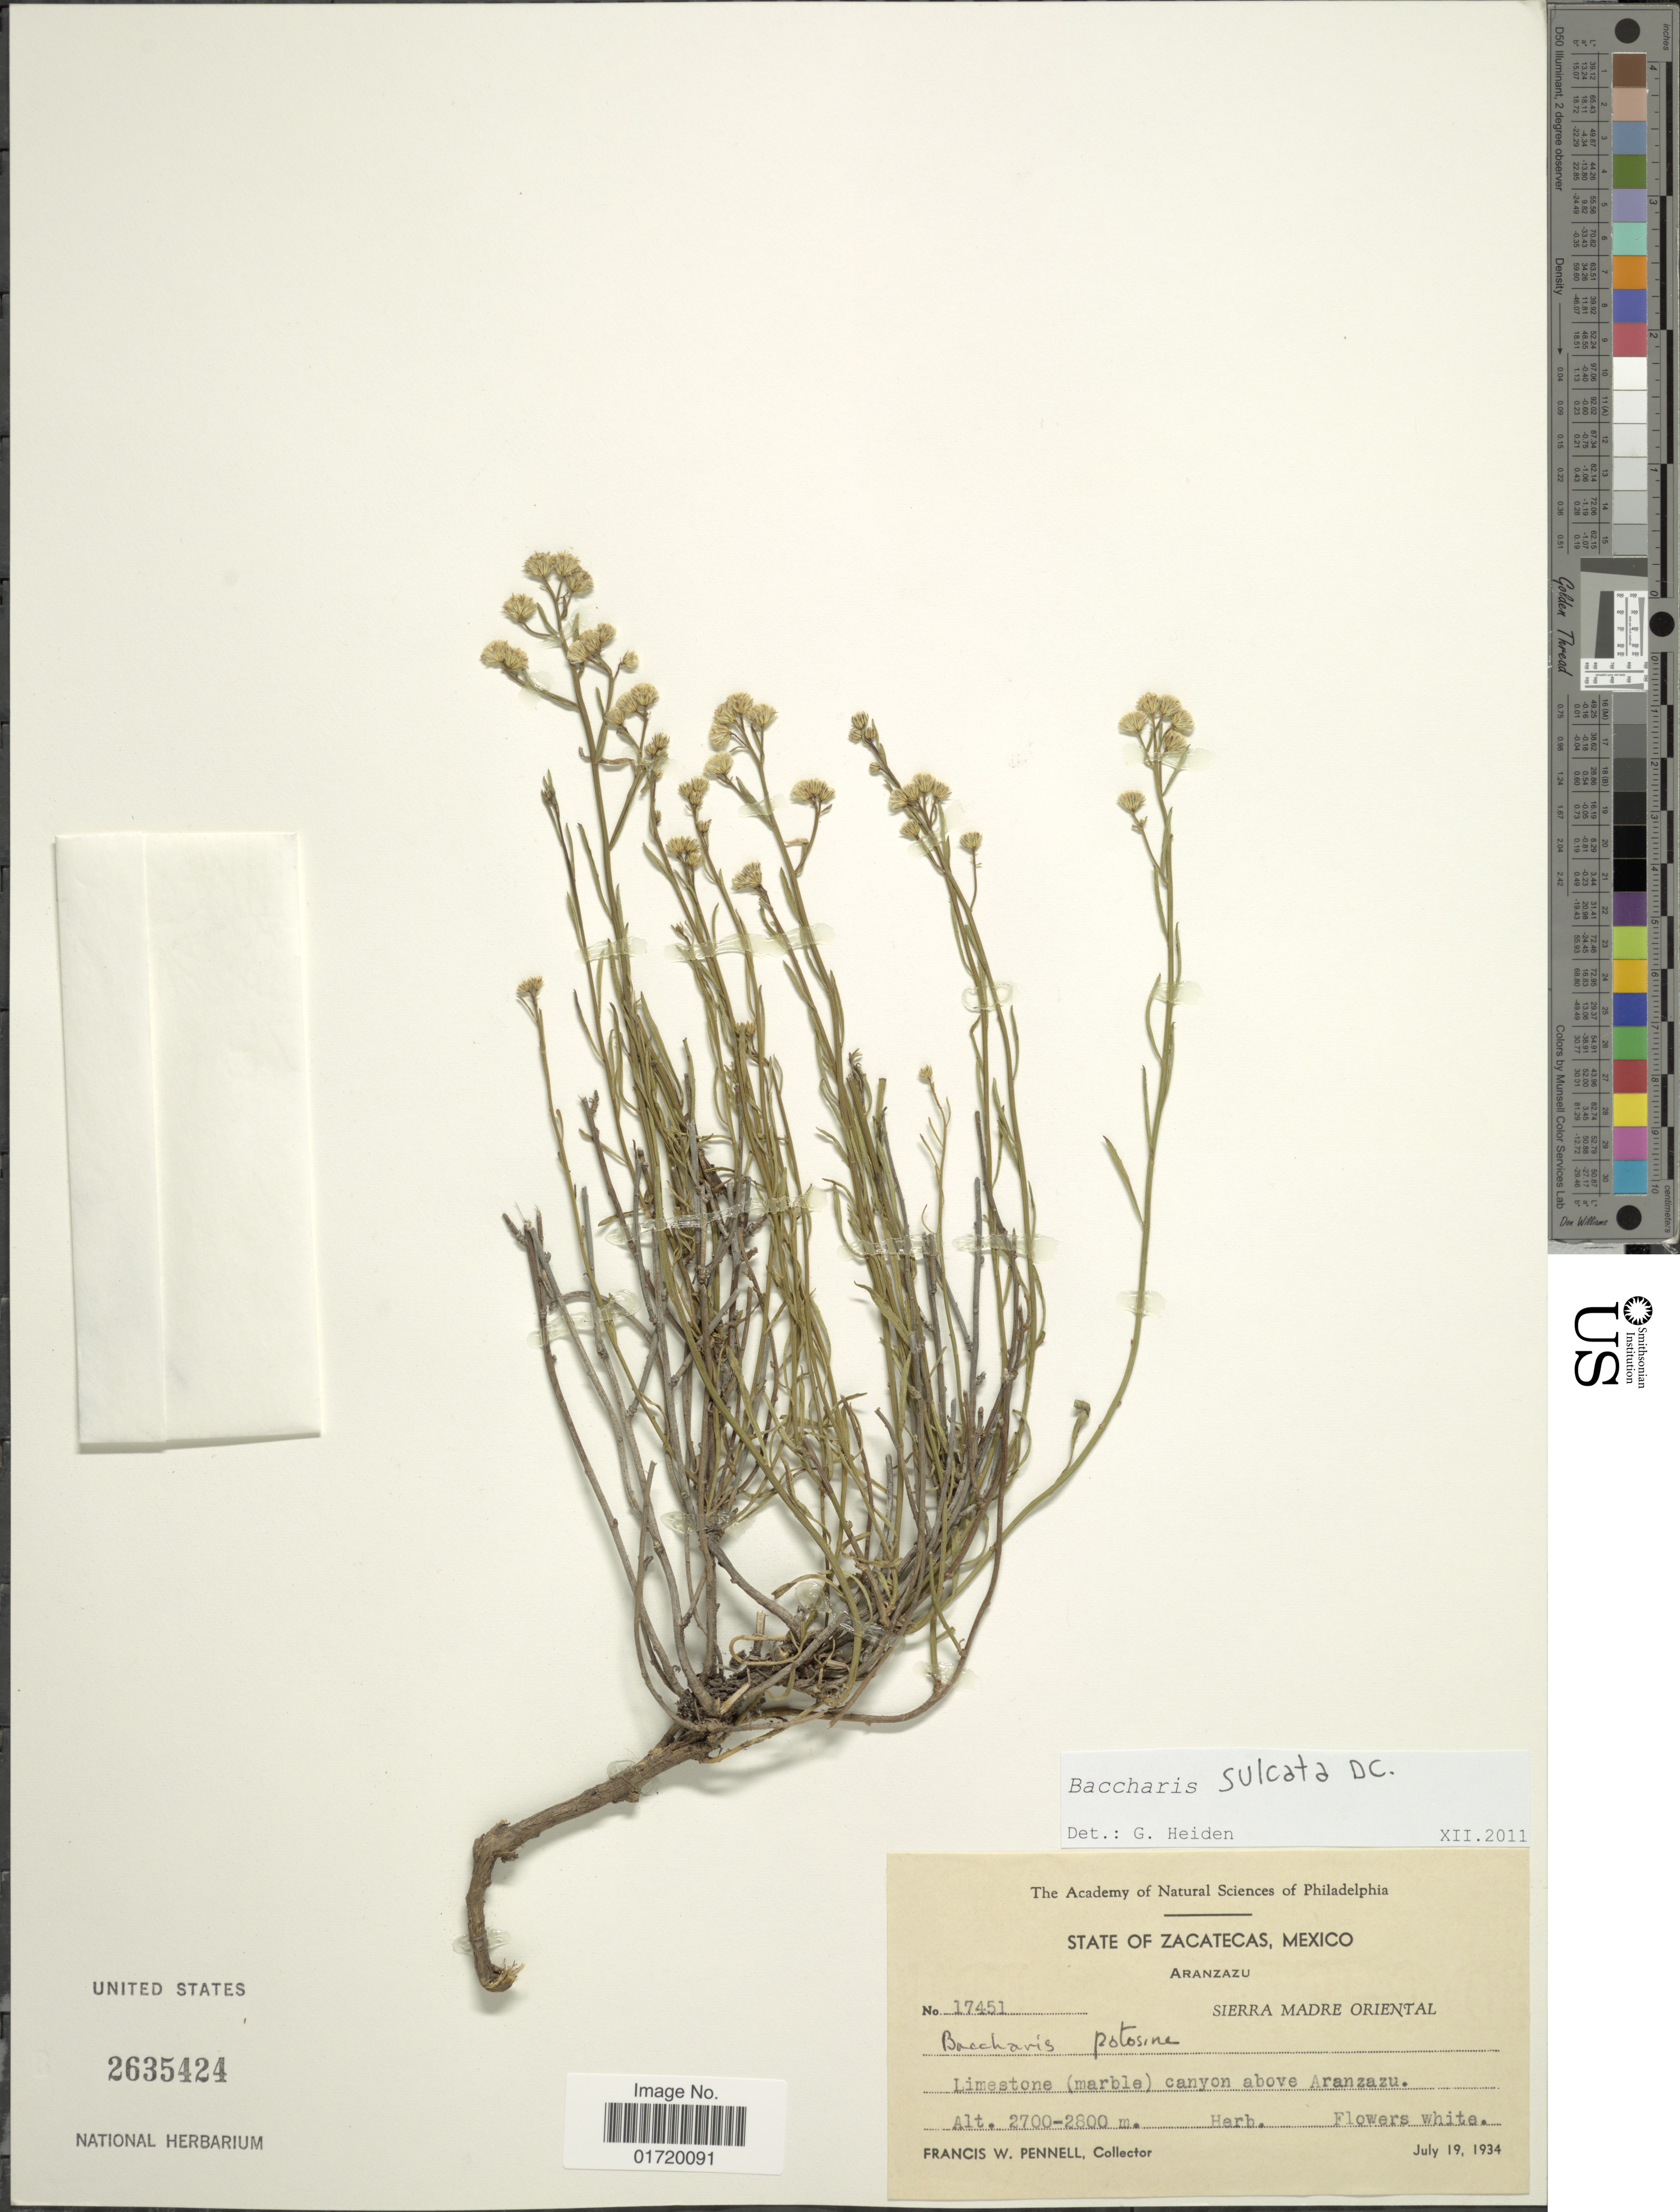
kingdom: Plantae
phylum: Tracheophyta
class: Magnoliopsida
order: Asterales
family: Asteraceae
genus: Baccharis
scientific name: Baccharis sulcata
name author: DC.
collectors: F. W. Pennell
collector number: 17451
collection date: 1934-07-19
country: Mexico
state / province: Zacatecas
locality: Aranzazu, Sierra Madre Oriental, canyon above Aranzazu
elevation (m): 2700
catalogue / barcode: US 2635424